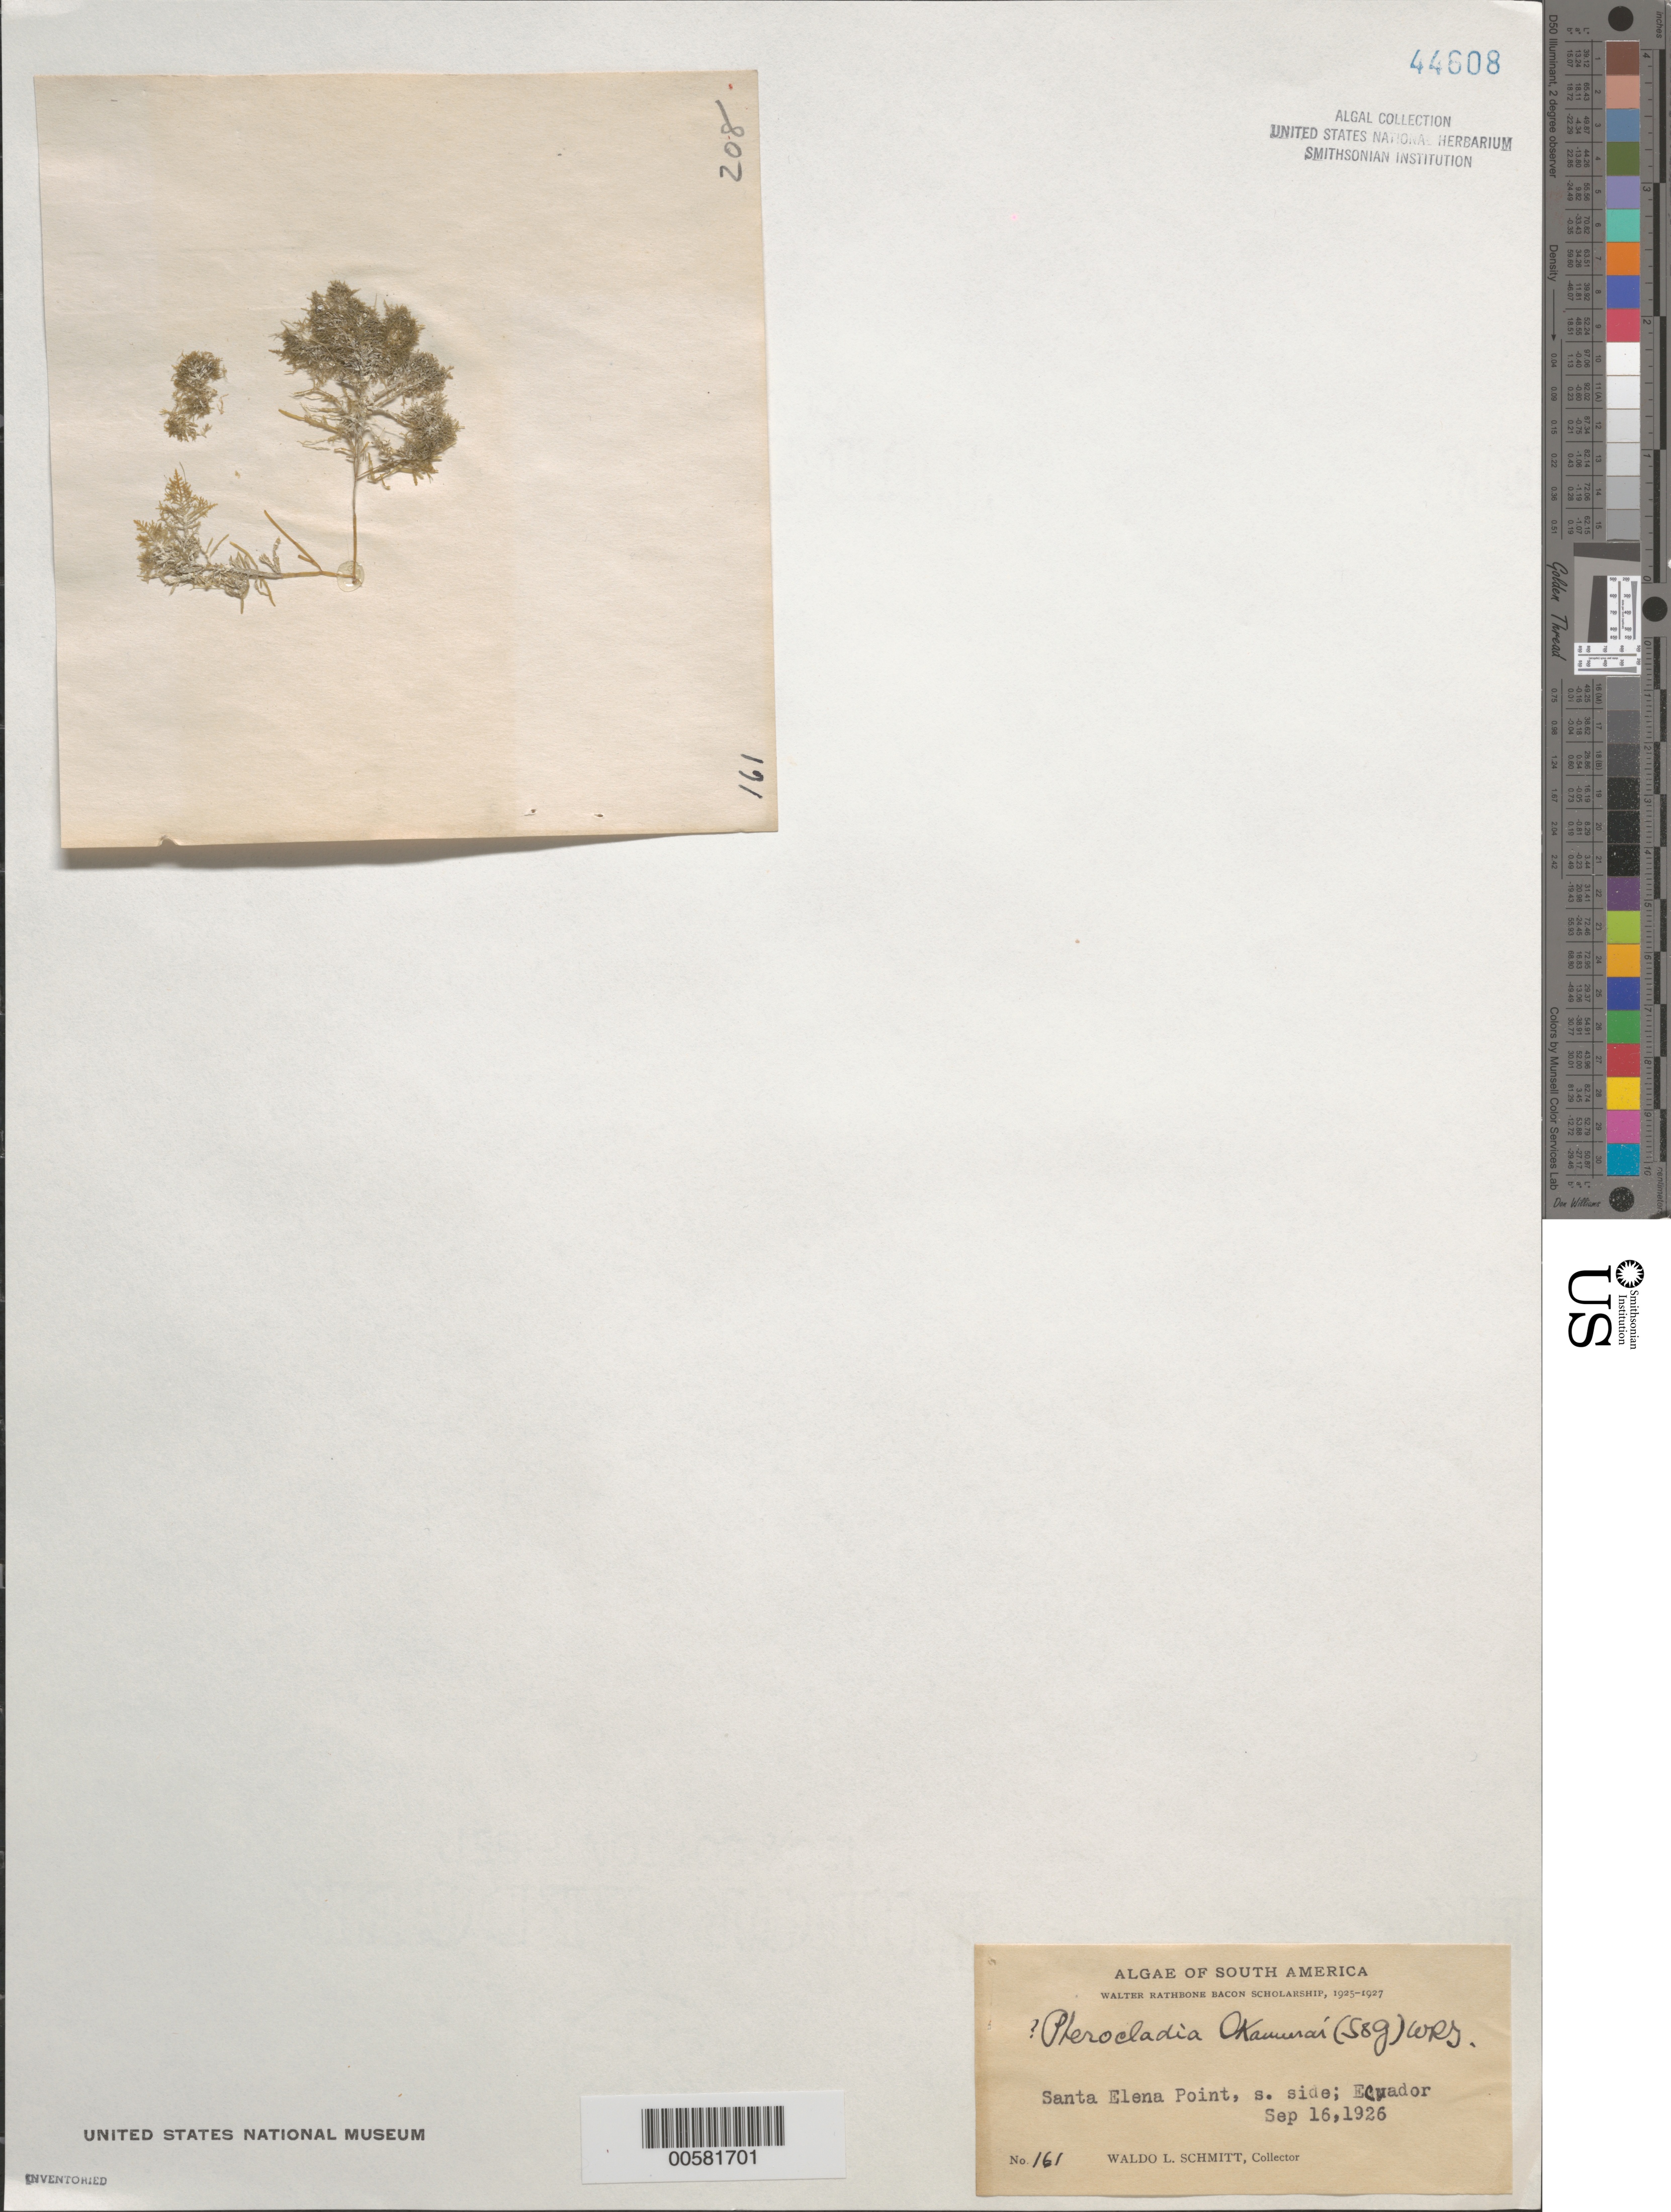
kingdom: Plantae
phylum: Rhodophyta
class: Florideophyceae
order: Gelidiales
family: Pterocladiaceae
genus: Pterocladia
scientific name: Pterocladia okamurai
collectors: W. L. Schmitt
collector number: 161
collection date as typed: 16 Sep 1926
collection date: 1926-09-16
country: Ecuador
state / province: Guayas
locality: Punta Santa Elena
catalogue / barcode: US 44608